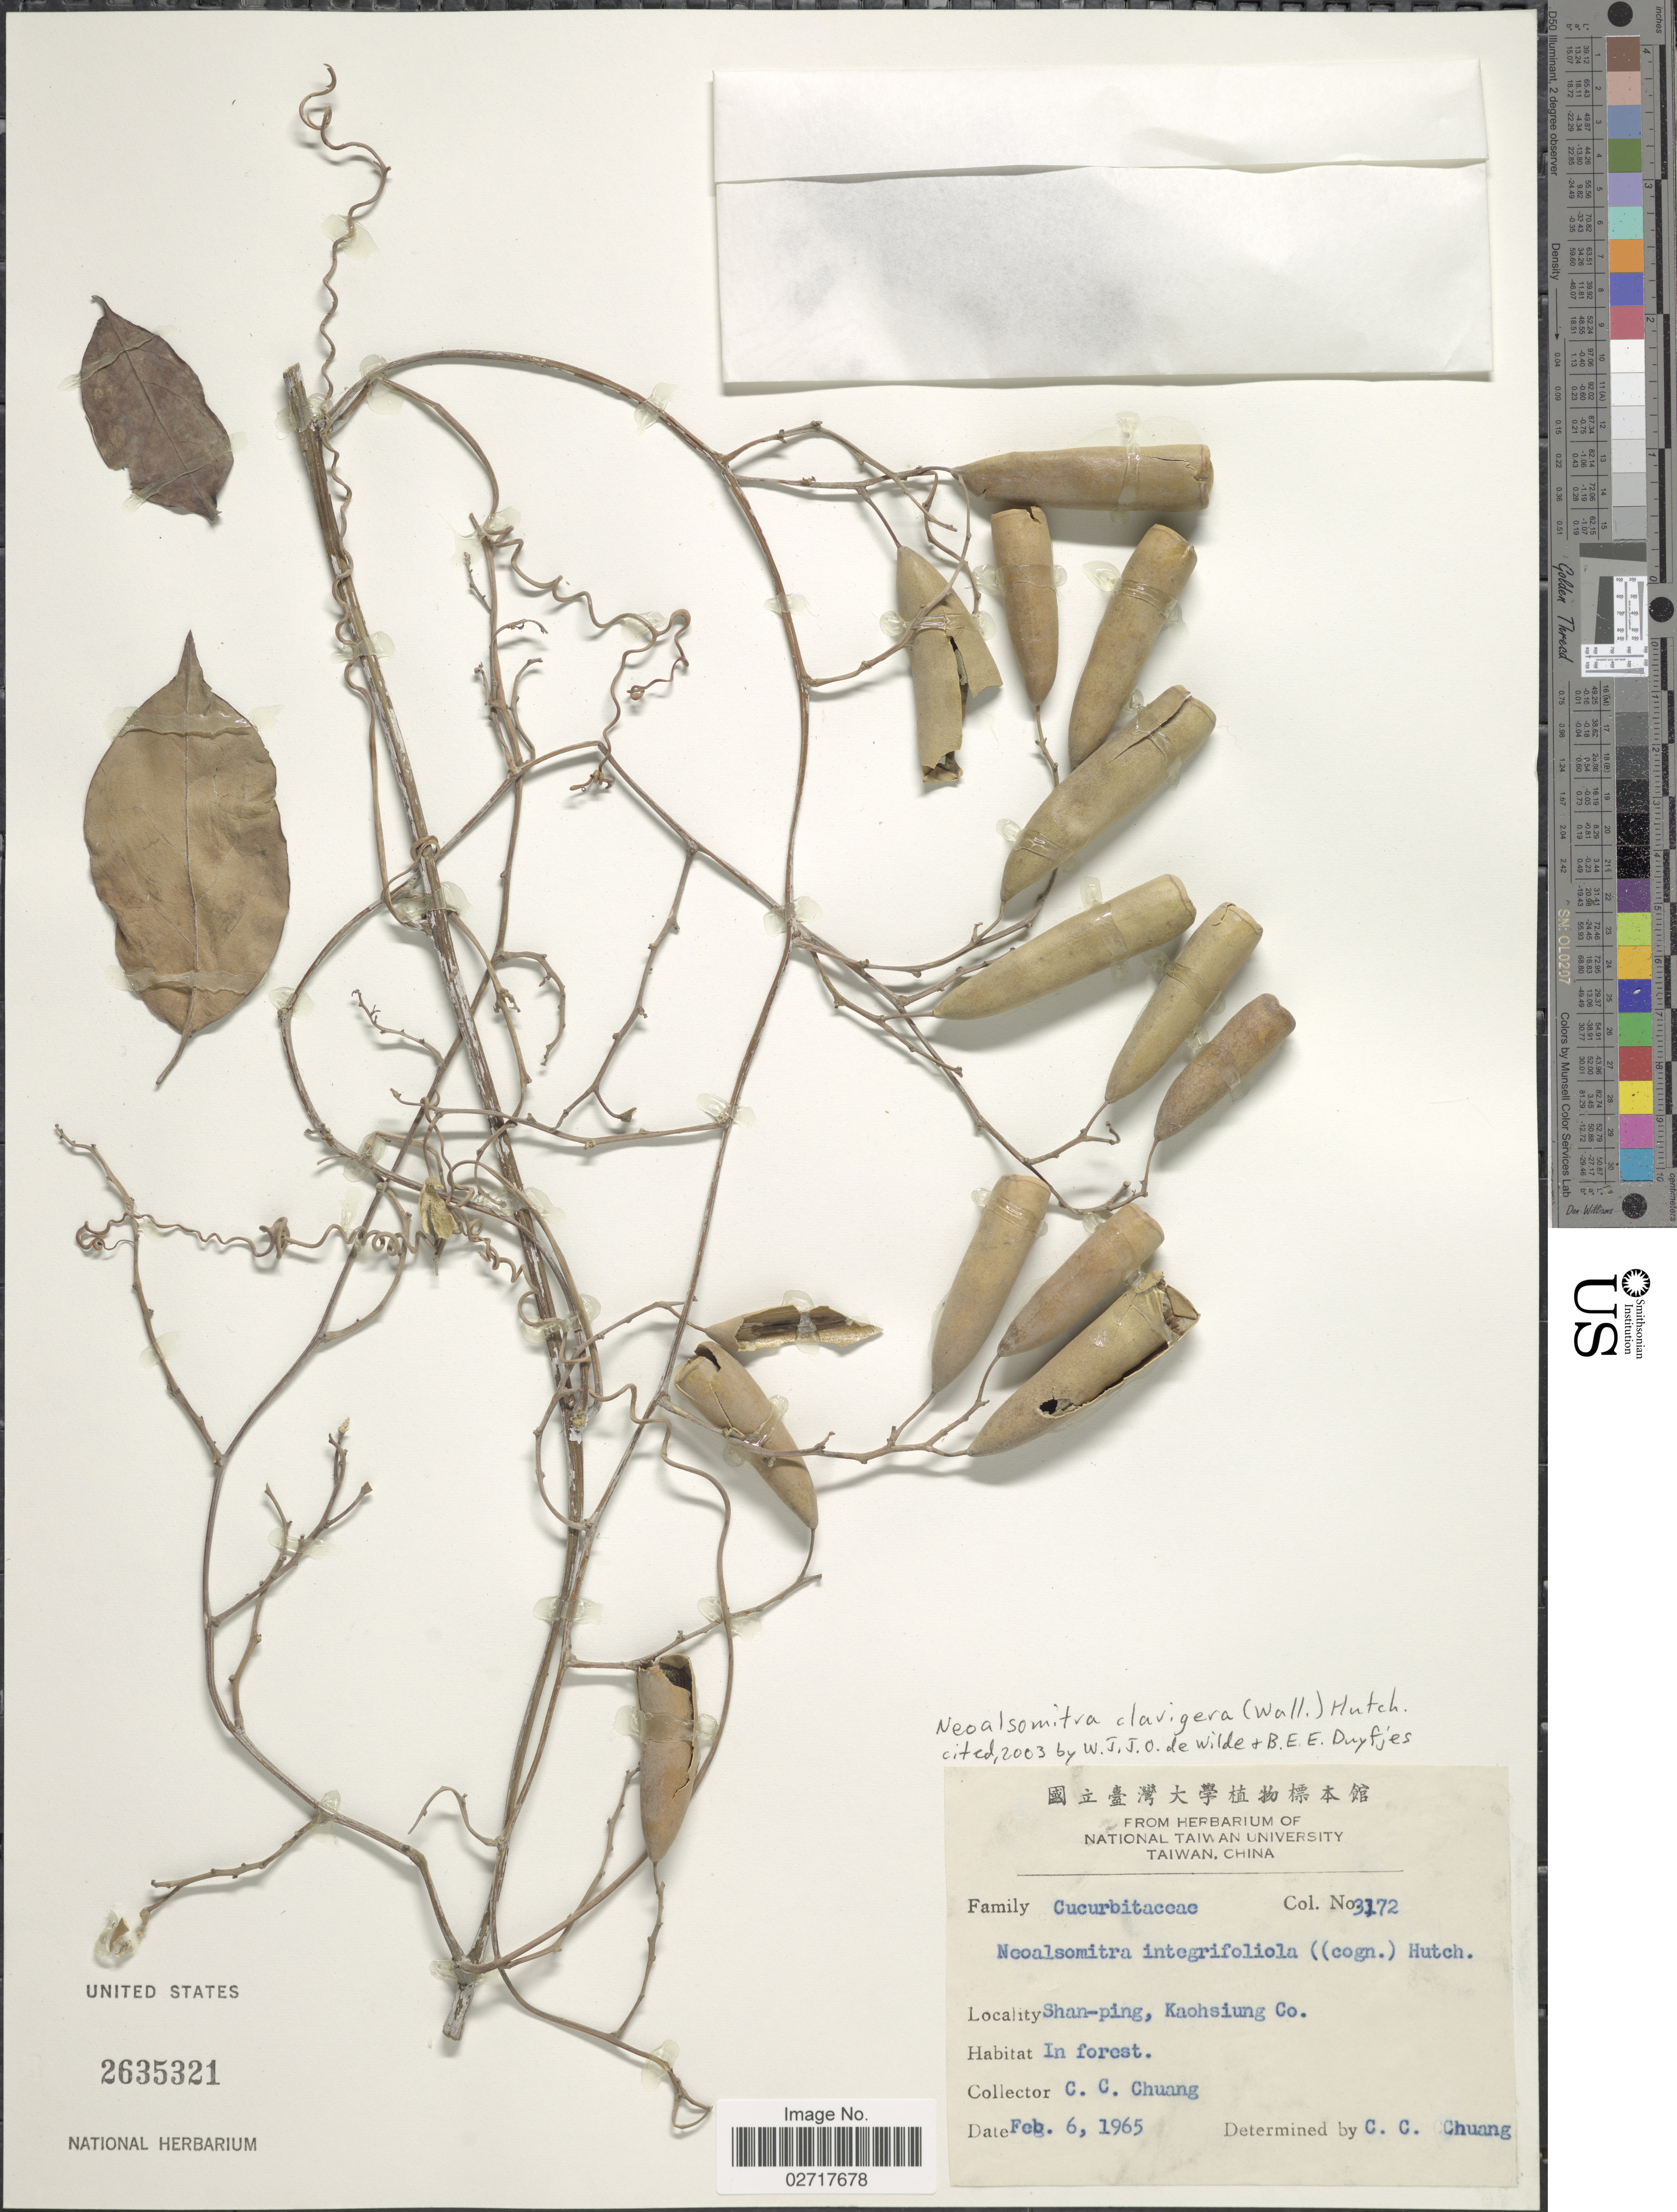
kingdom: Plantae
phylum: Tracheophyta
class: Magnoliopsida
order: Cucurbitales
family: Cucurbitaceae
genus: Neoalsomitra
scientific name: Neoalsomitra clavigera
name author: (M. Roem.) Hutch.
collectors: C. C. Chuang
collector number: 3172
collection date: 1965-02-06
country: Taiwan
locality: Shan-ping, Kaohsiung Co.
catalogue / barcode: US 2635321